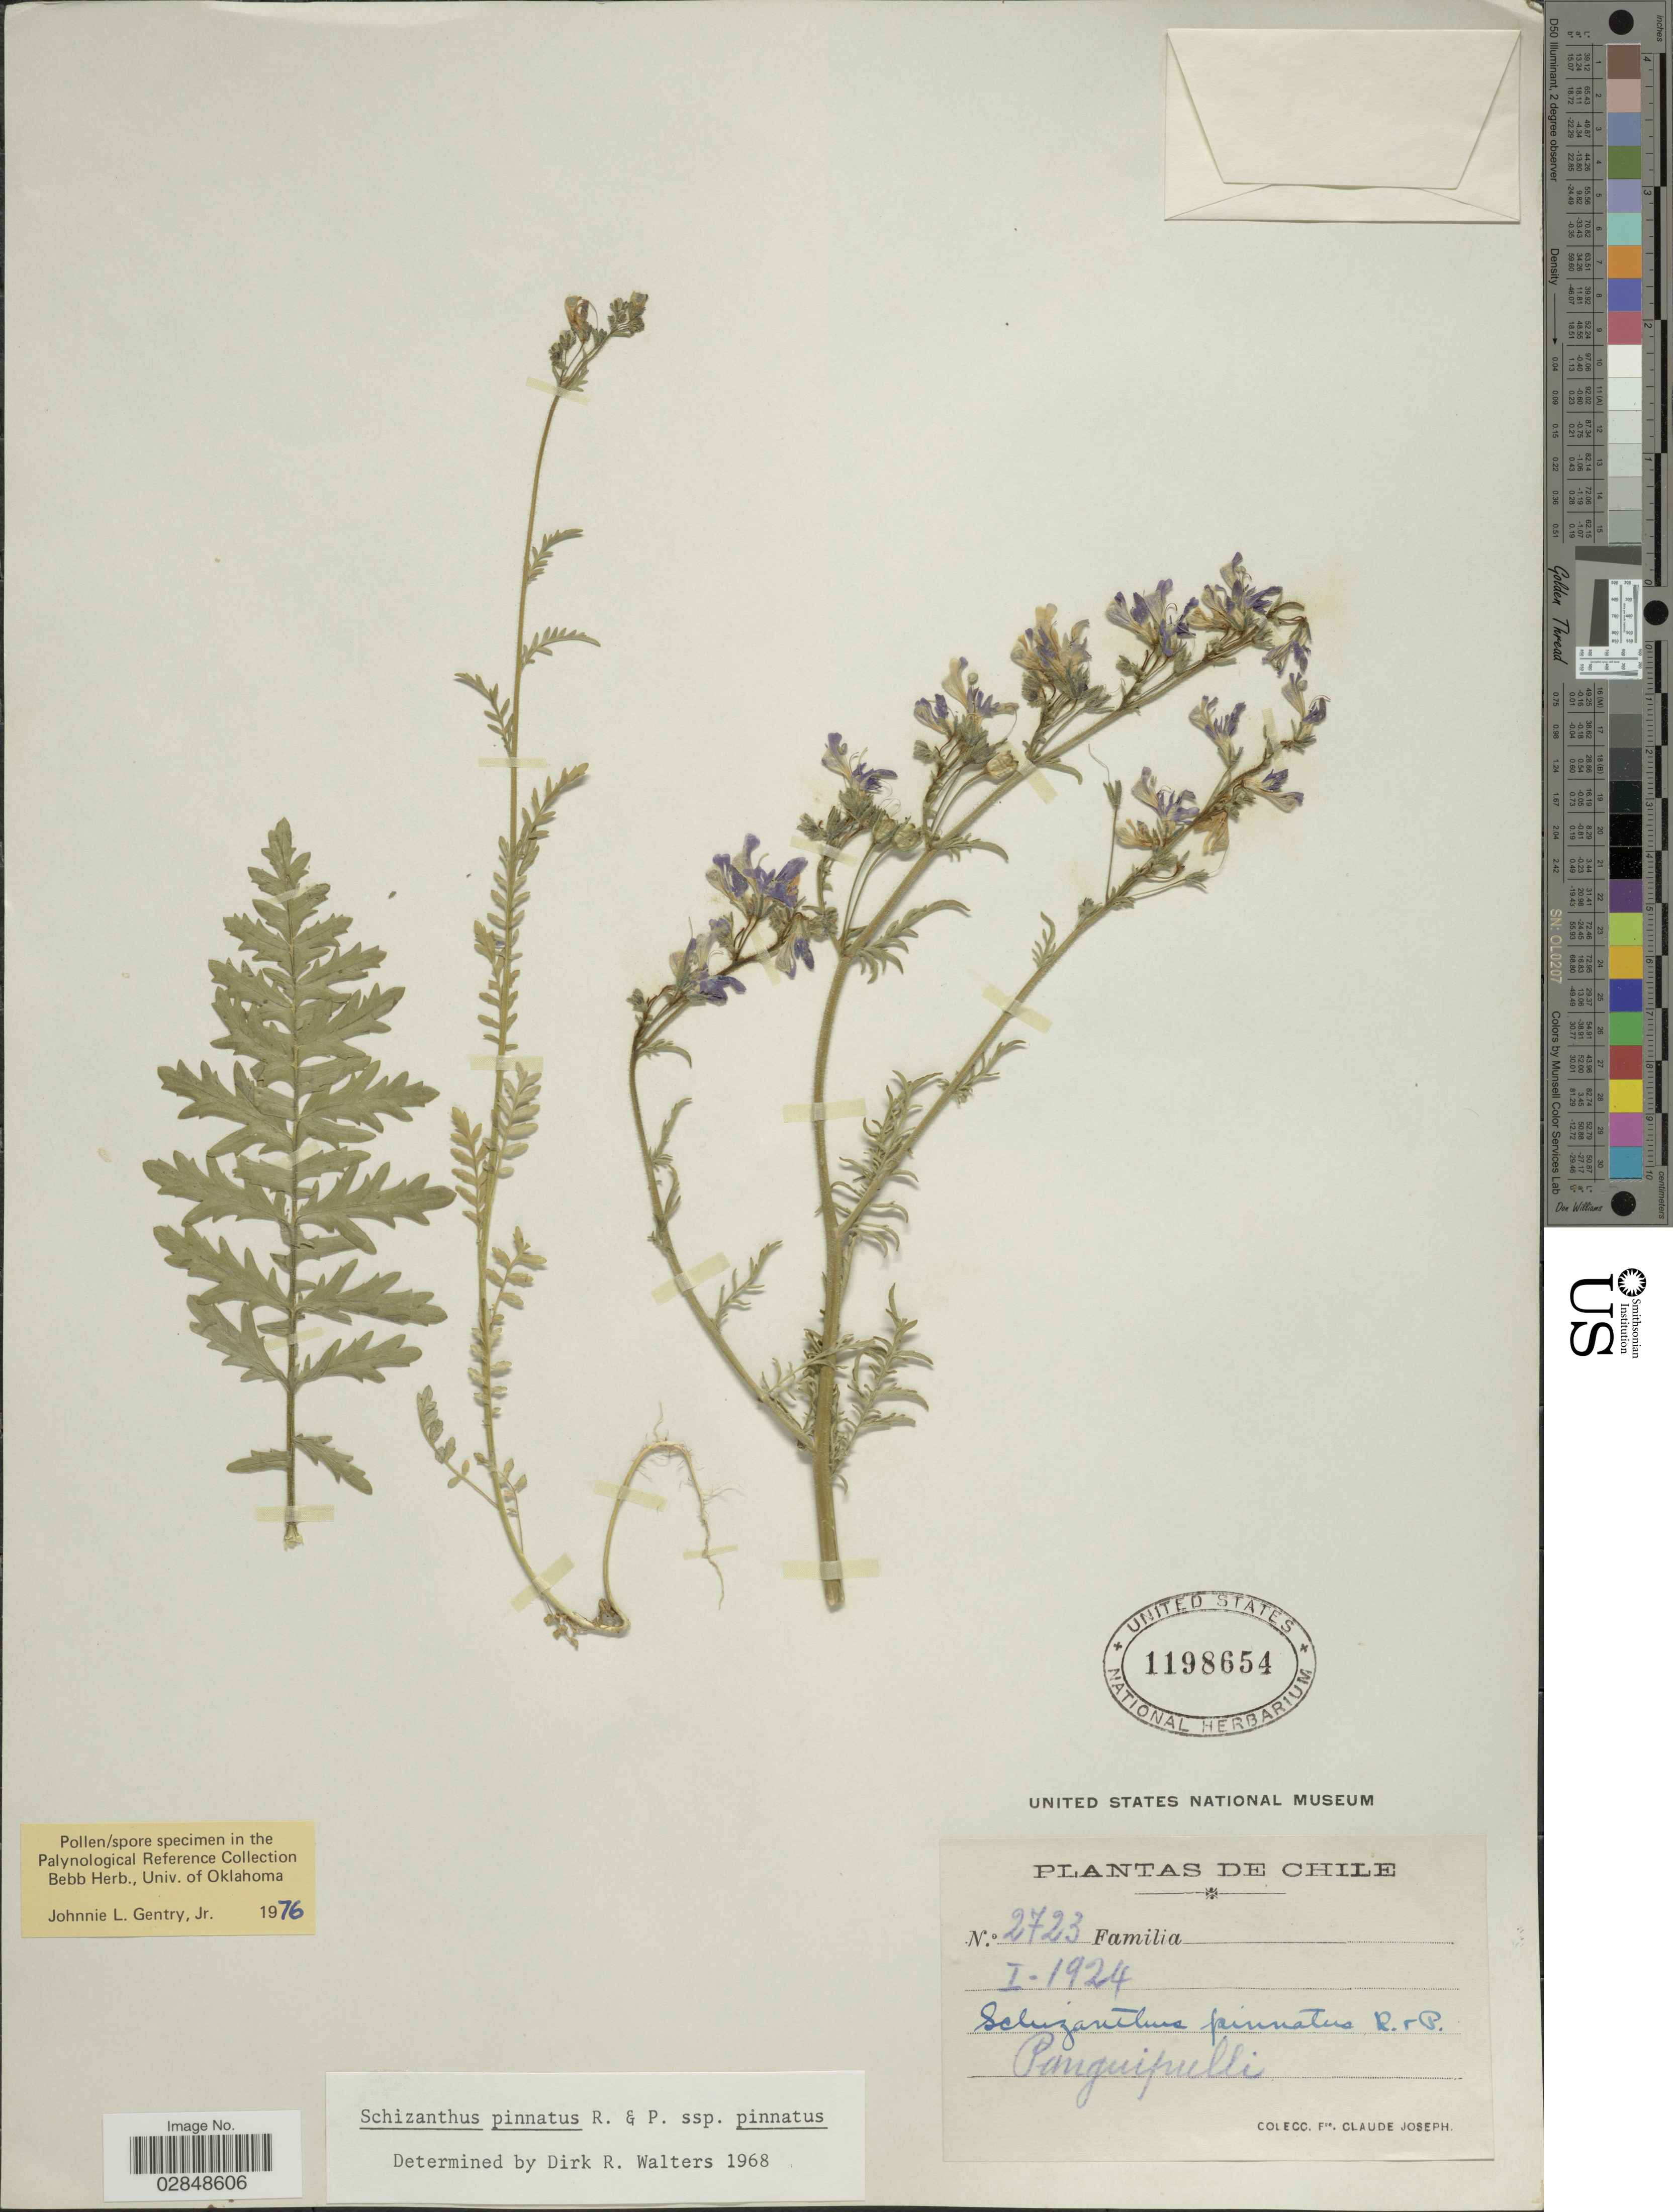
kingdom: Plantae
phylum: Tracheophyta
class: Magnoliopsida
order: Solanales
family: Solanaceae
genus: Schizanthus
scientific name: Schizanthus pinnatus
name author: Ruiz & Pav.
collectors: Bro. Claude-Joseph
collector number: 2723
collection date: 1924-01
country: Chile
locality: Panguipulli.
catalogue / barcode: US 1198654